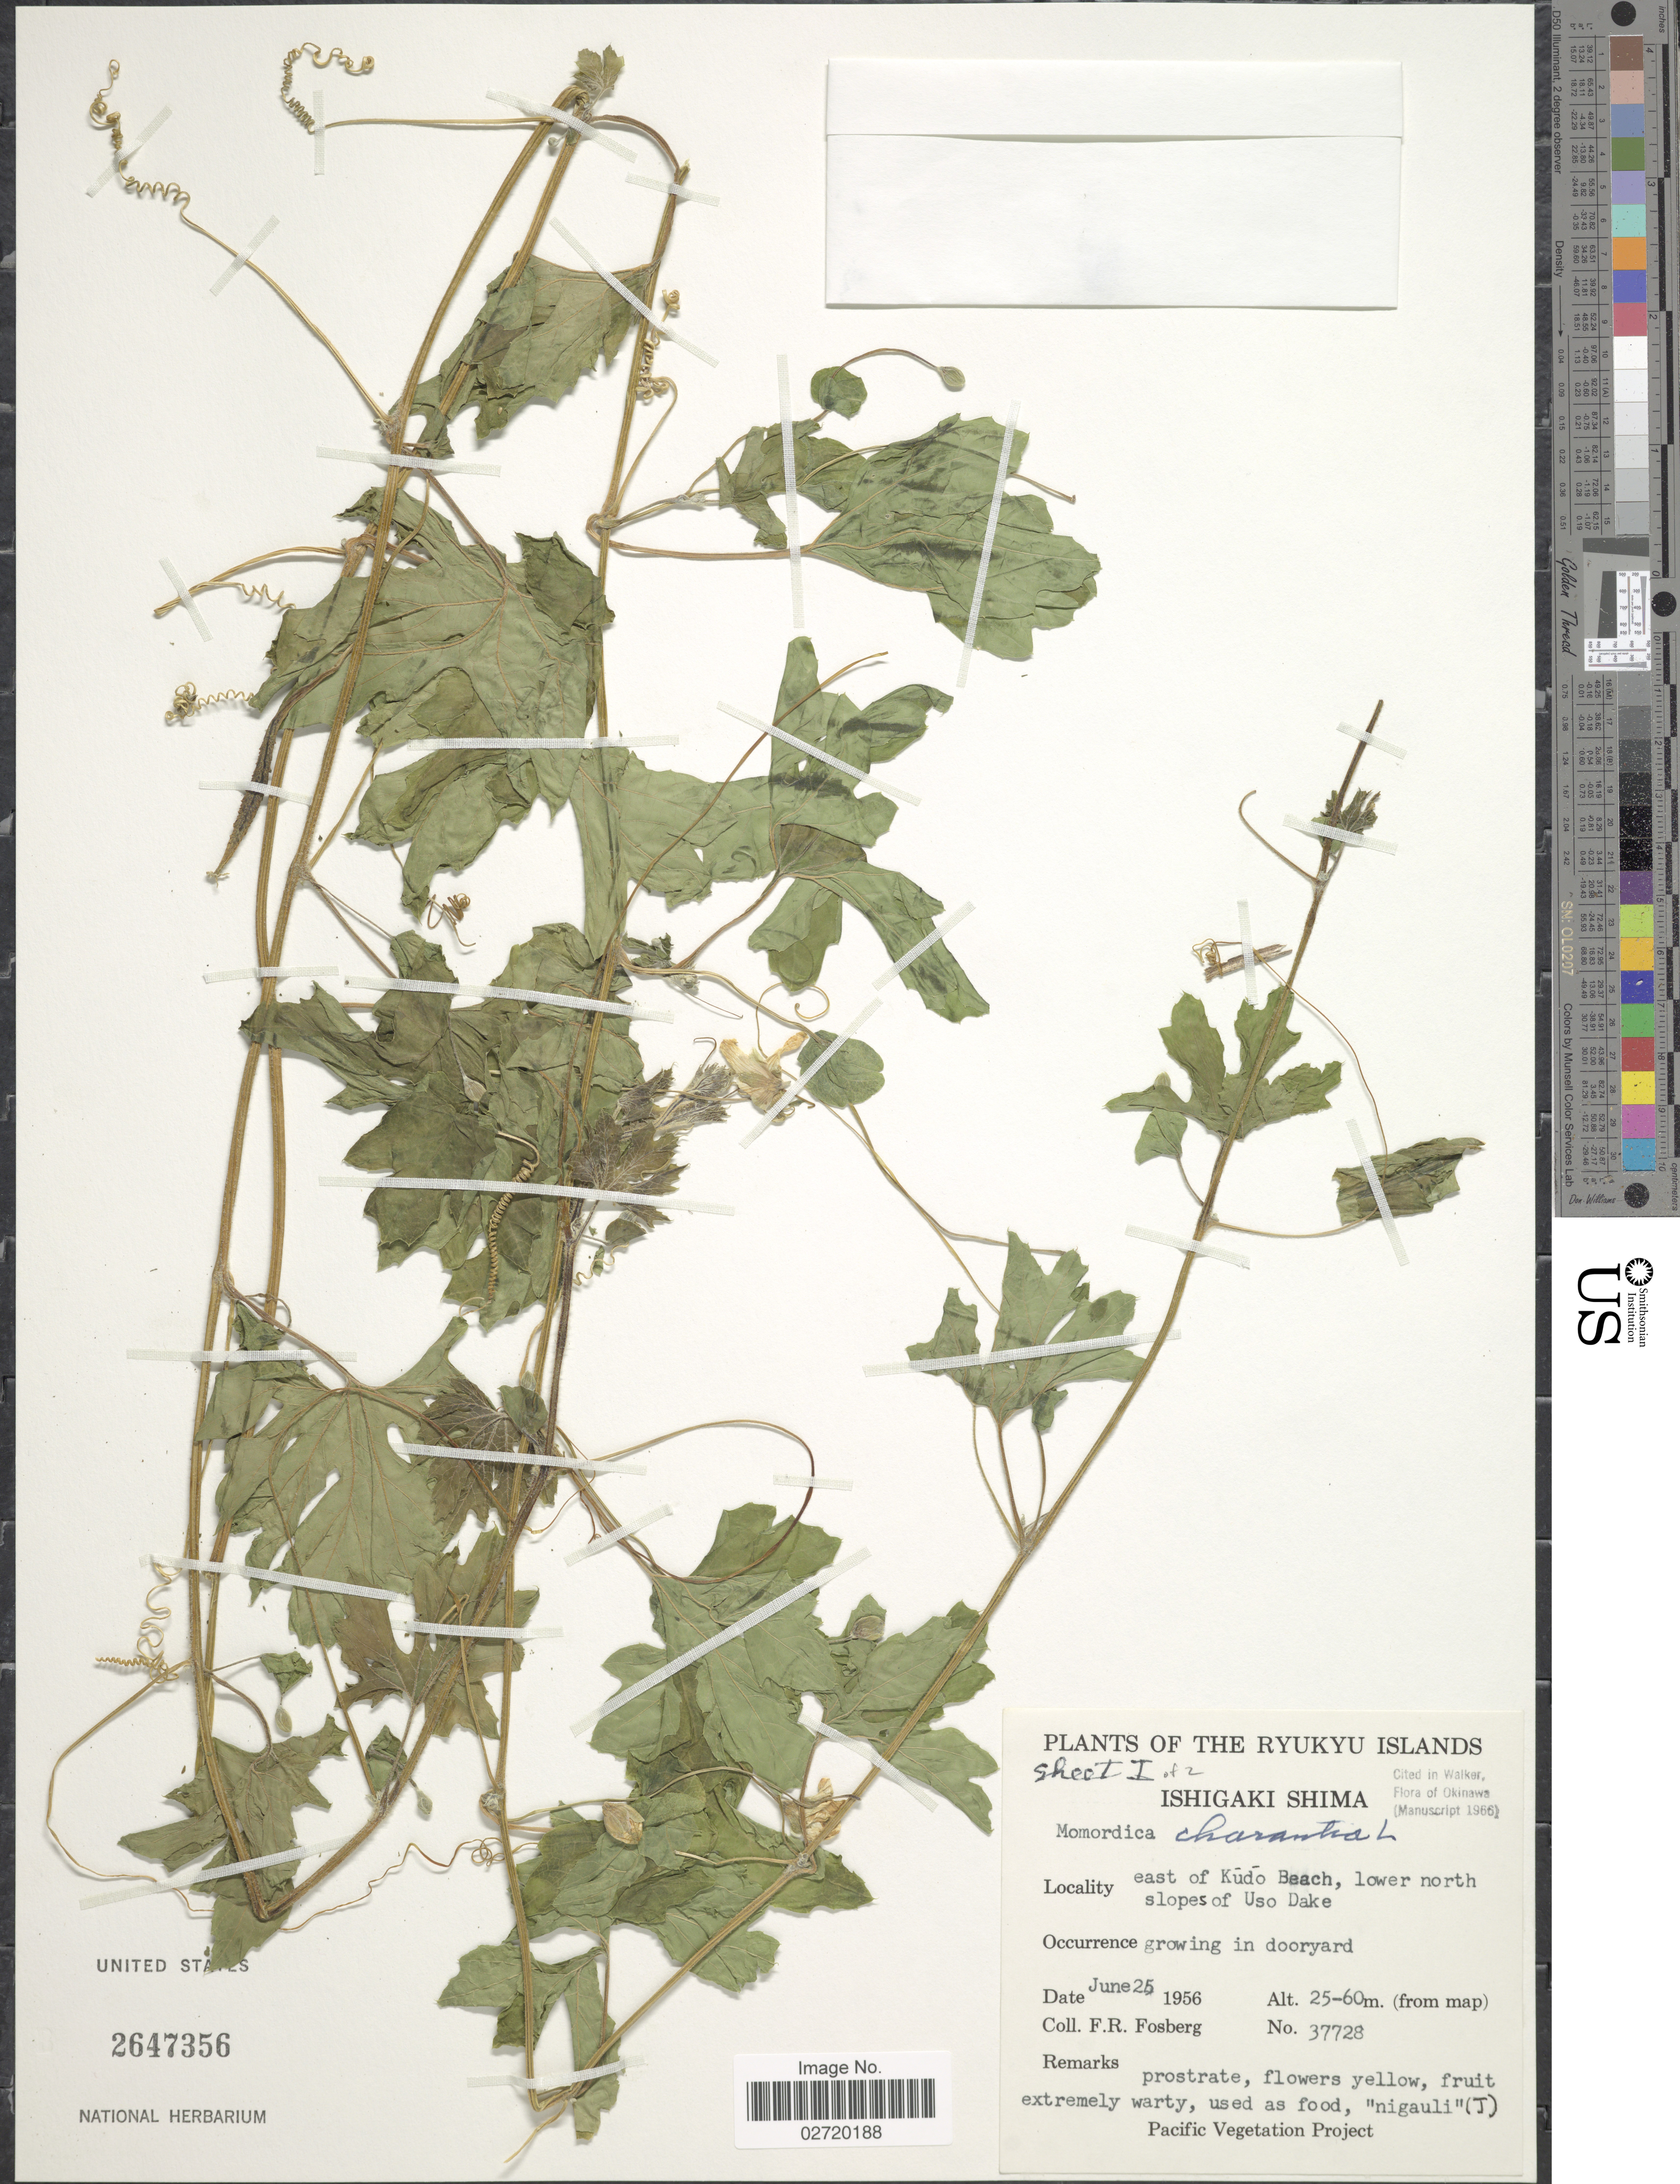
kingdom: Plantae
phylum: Tracheophyta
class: Magnoliopsida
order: Cucurbitales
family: Cucurbitaceae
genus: Momordica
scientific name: Momordica charantia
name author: L.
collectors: F. R. Fosberg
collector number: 37728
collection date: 1956-06-25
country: Japan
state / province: Okinawa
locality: The Ryukyu Islands, Ishigaki Shima, east of Kudo Beach, lower north slopes of Uso Dake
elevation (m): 25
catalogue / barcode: US 2647356